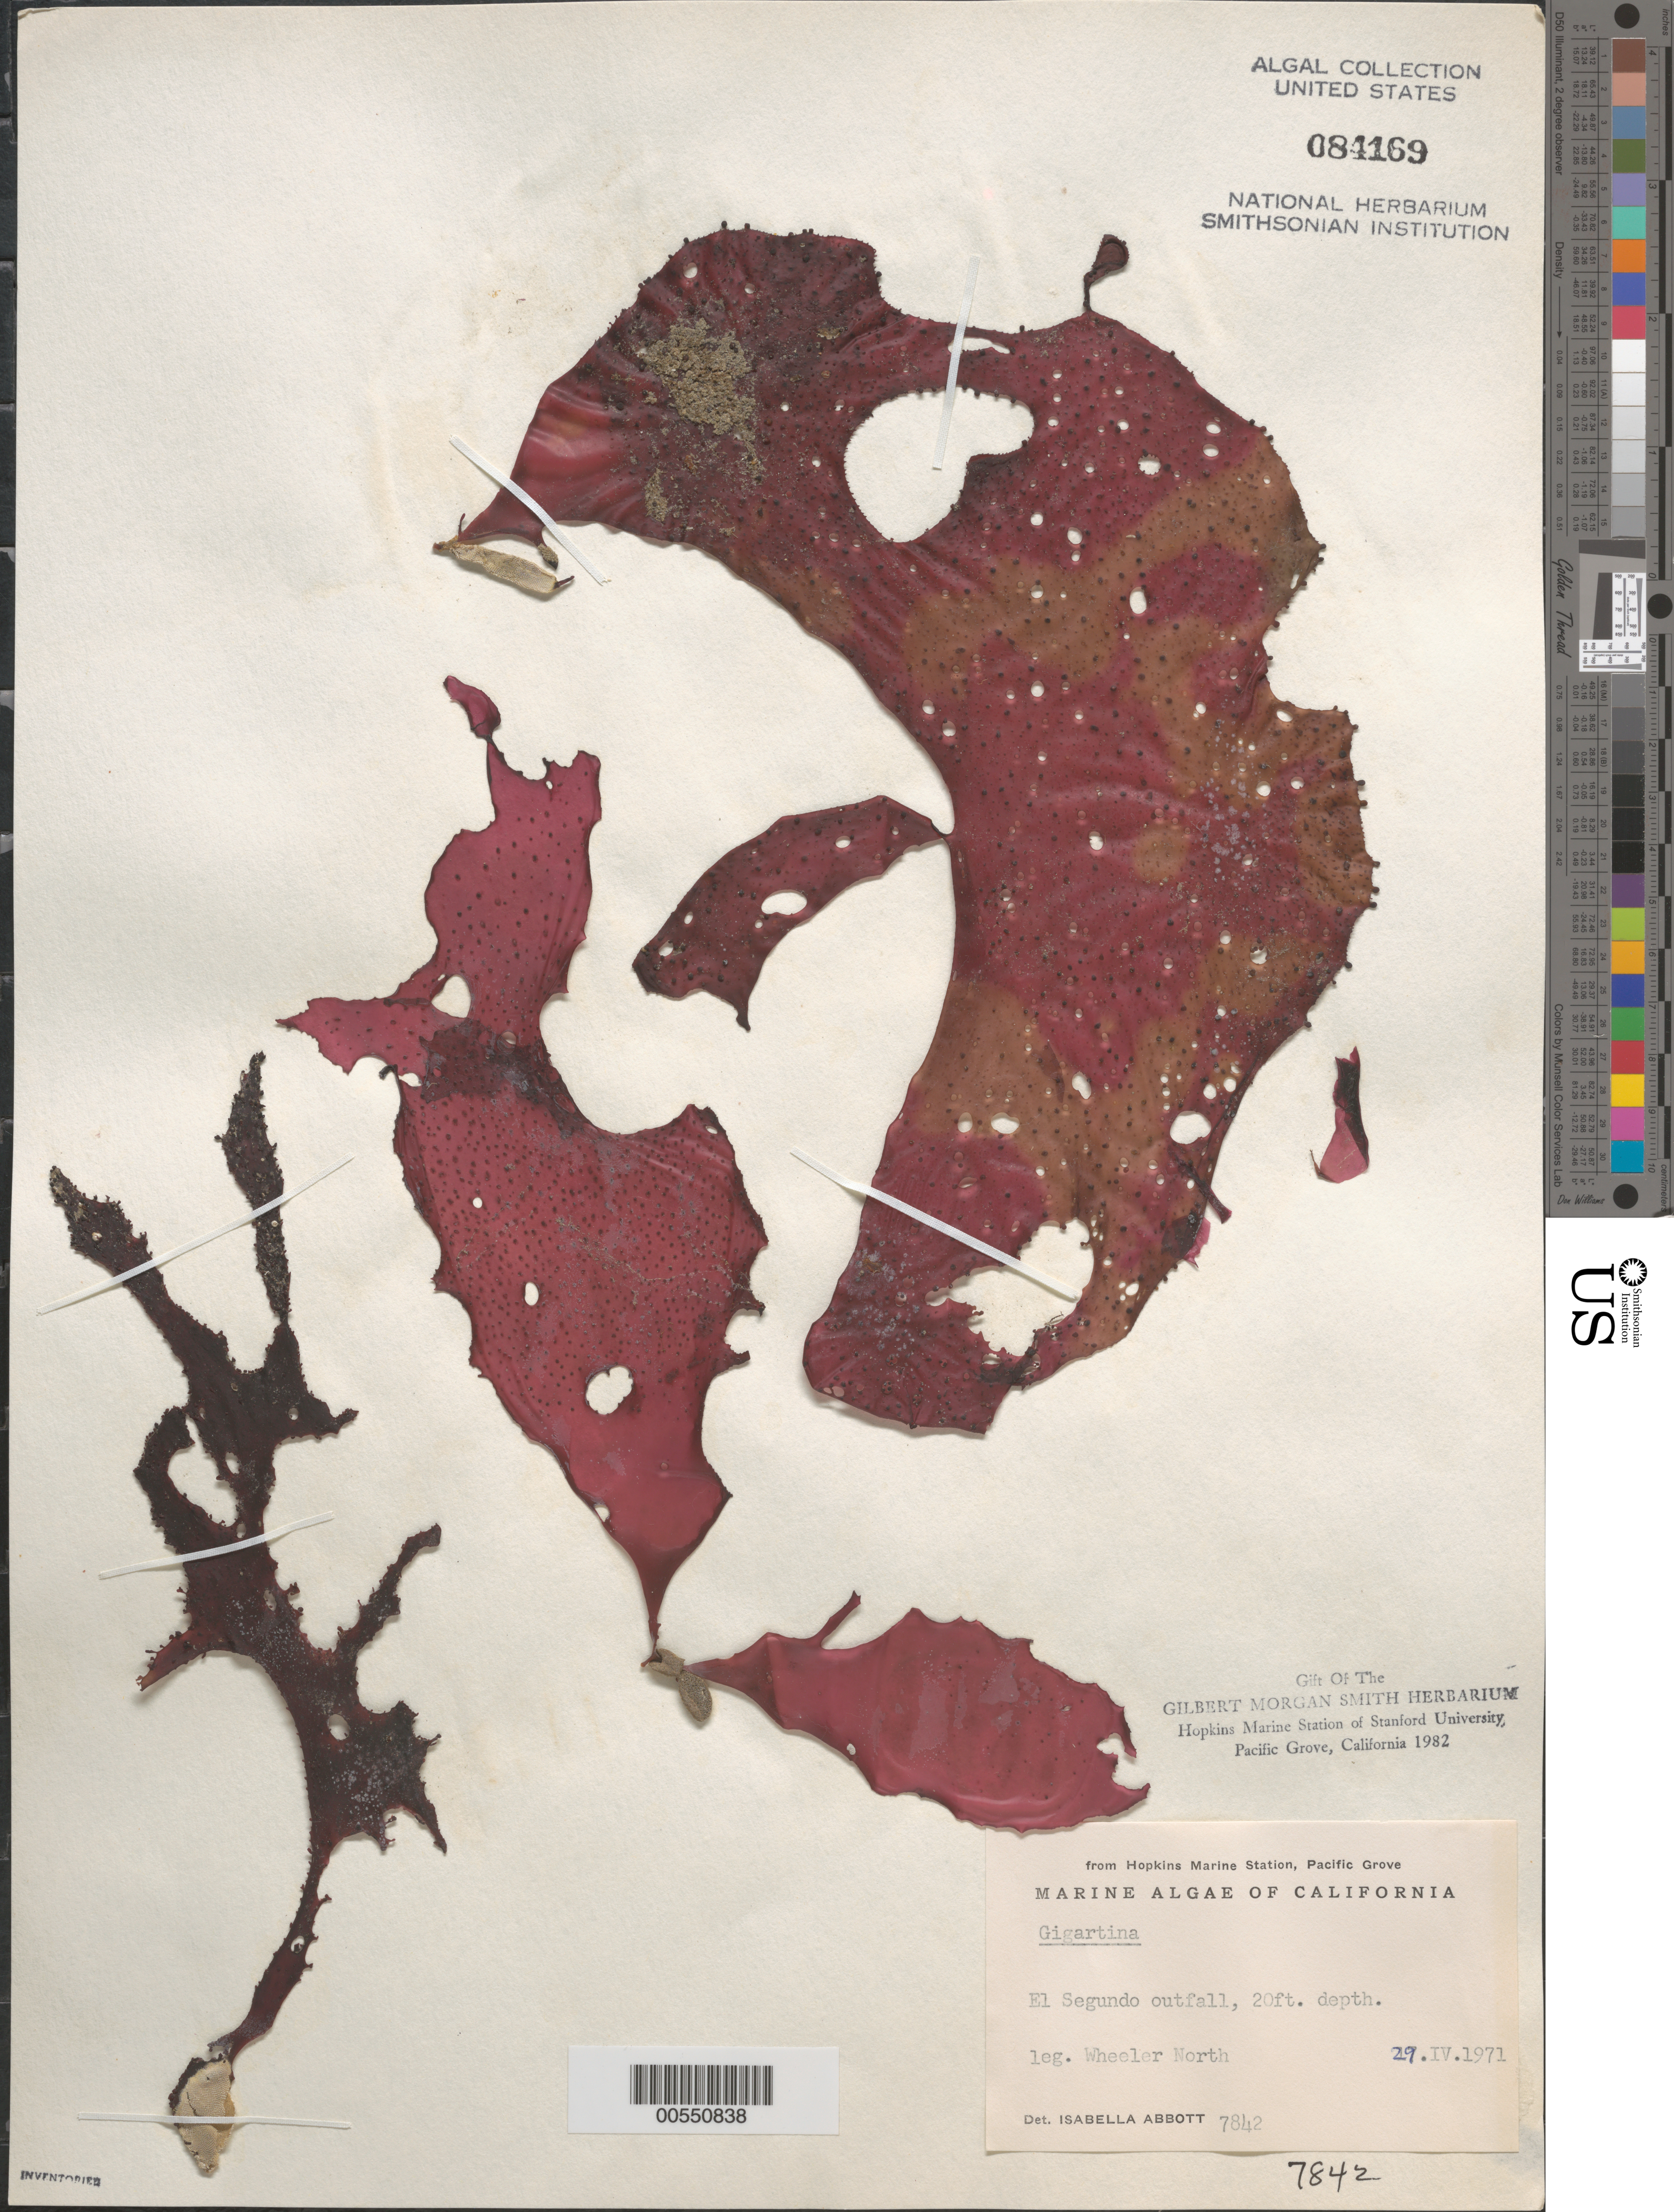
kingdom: Plantae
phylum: Rhodophyta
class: Florideophyceae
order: Gigartinales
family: Gigartinaceae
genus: Gigartina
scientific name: Gigartina sp.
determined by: Abbott, Isabella A.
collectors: W. North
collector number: IAA 7842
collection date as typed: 29 Apr 1971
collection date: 1971-04-29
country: United States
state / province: California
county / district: Los Angeles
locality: El Segundo outfall, Santa Monica Bay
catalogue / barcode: US 84169